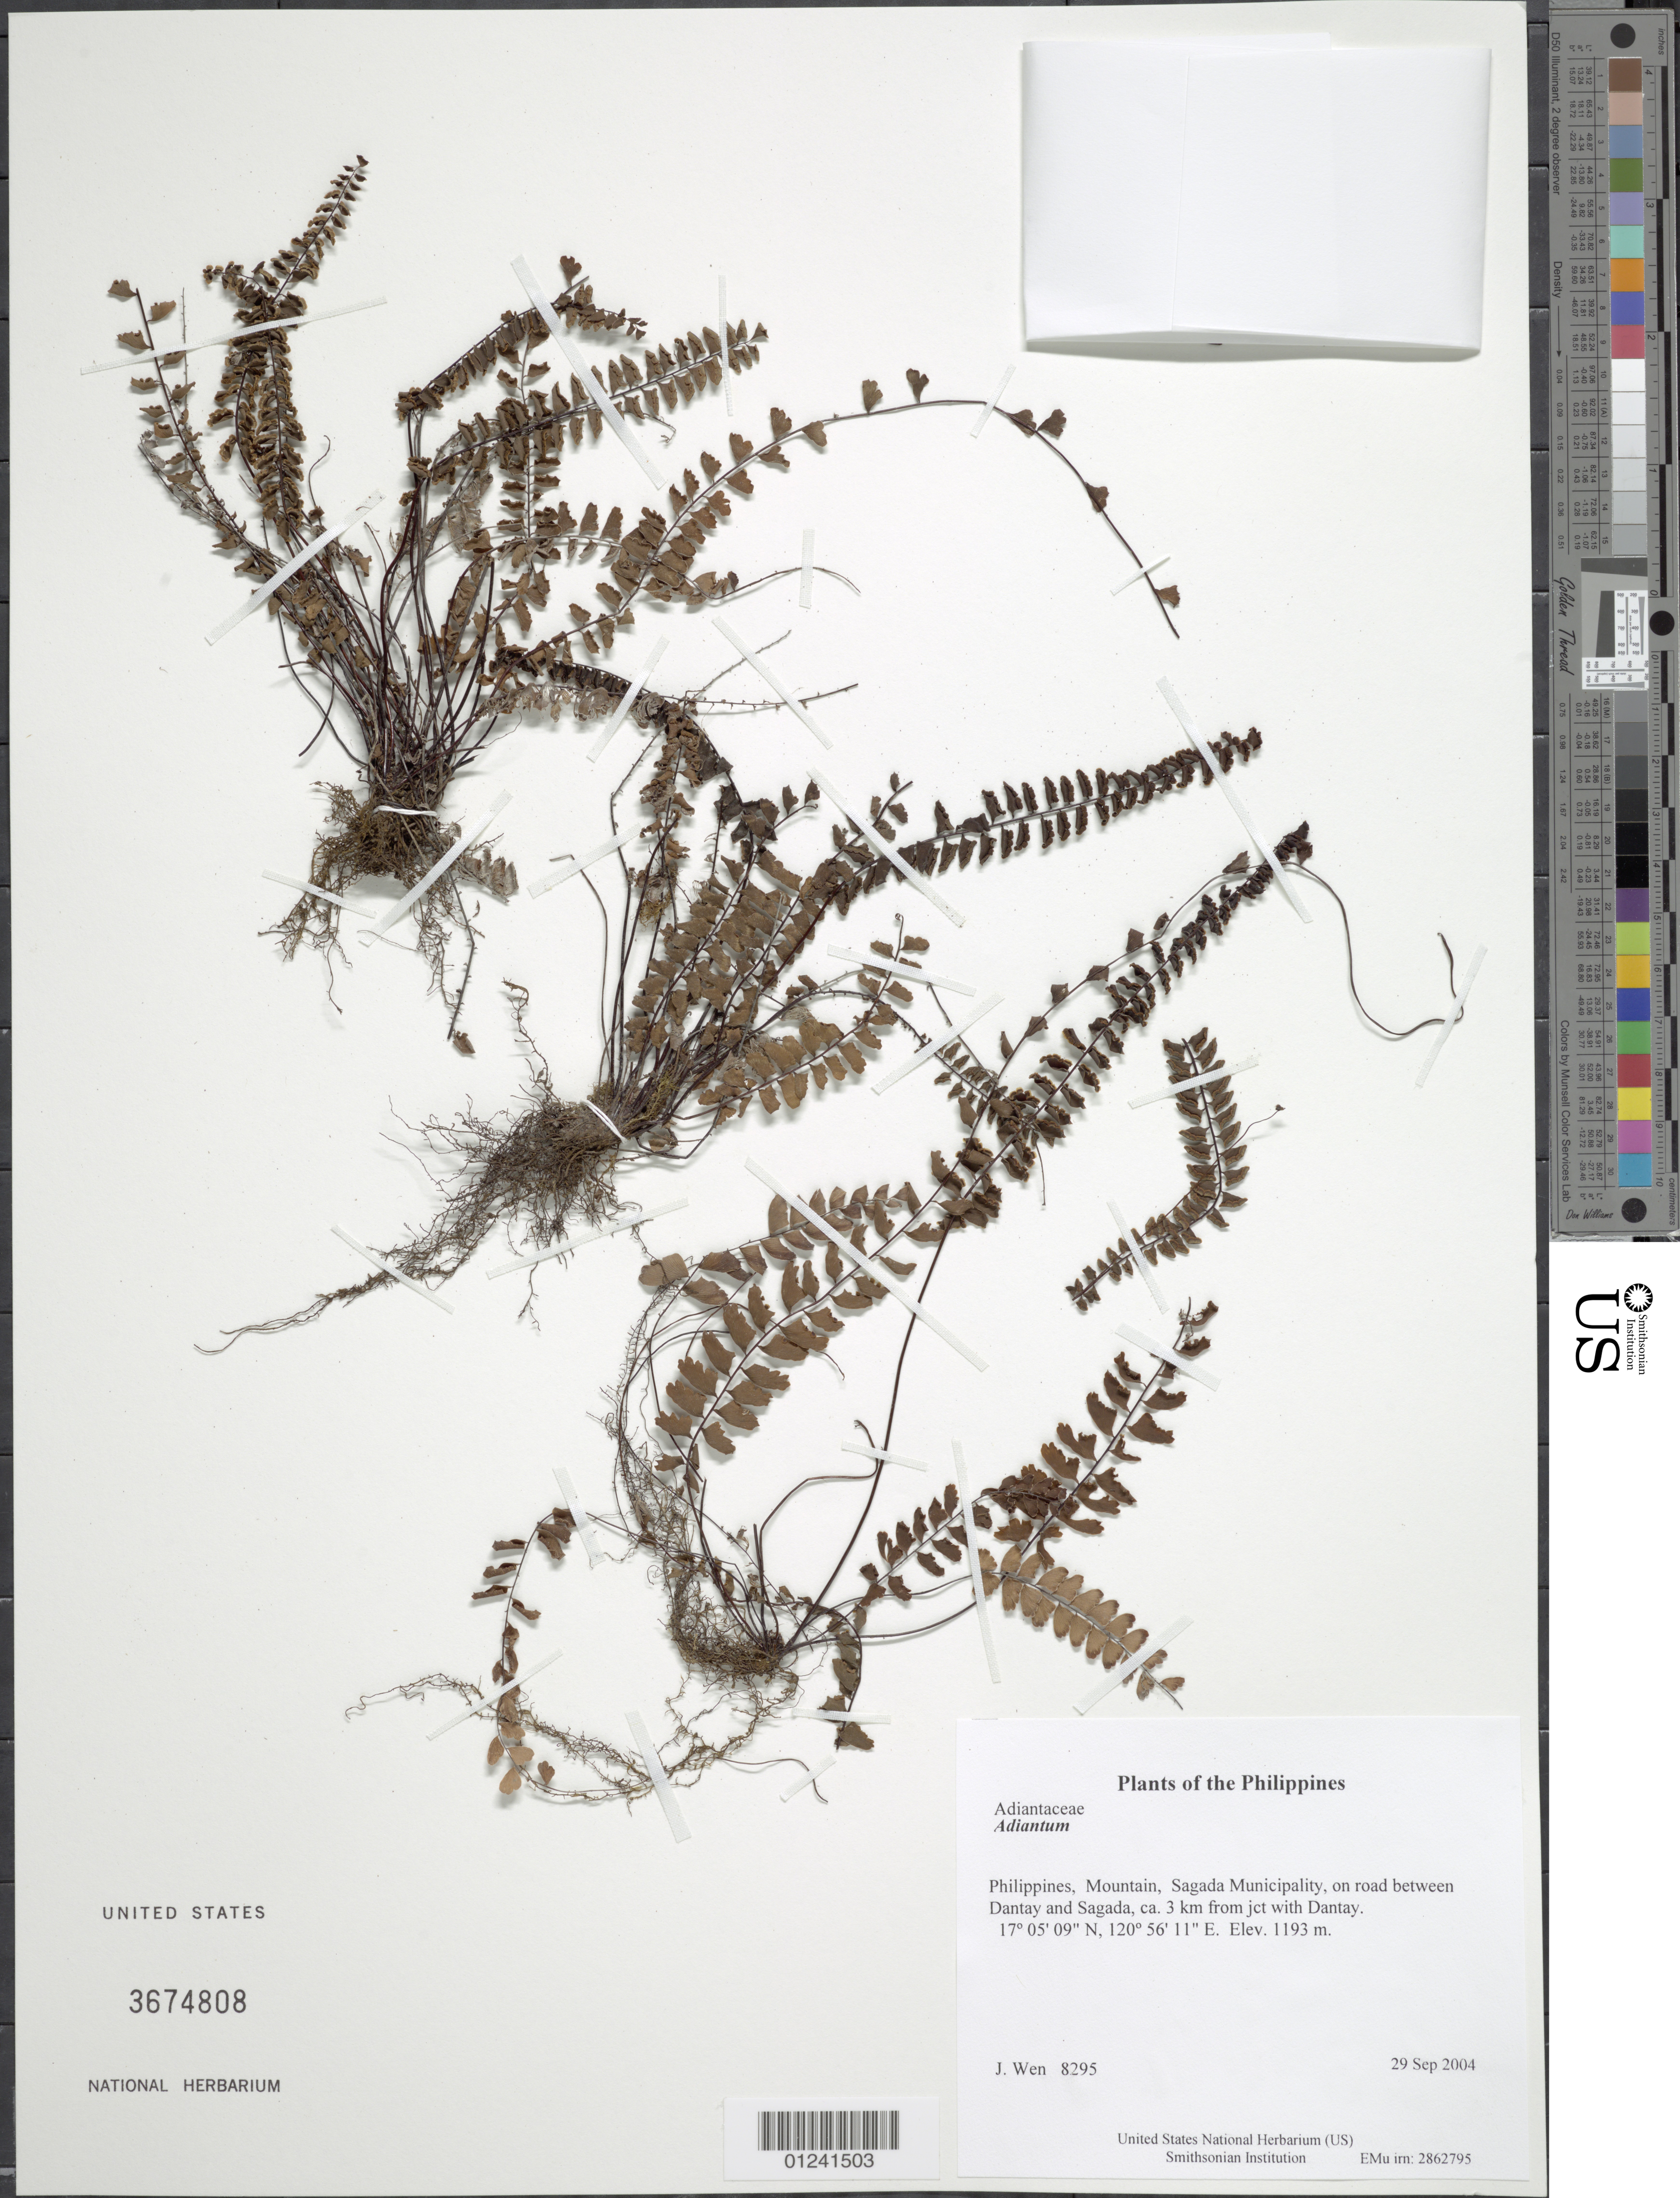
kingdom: Plantae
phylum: Tracheophyta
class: Polypodiopsida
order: Polypodiales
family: Pteridaceae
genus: Adiantum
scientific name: Adiantum sp.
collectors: J. Wen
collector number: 8295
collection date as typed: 29 Sep 2004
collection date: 2004-09-29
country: Philippines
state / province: Cordillera (Administrative Region)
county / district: Mountain province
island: Luzon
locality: Sagada Municipality, on road between Dantay and Sagada, ca. 3 km from jct with Dantay.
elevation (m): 1193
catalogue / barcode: US 3674808